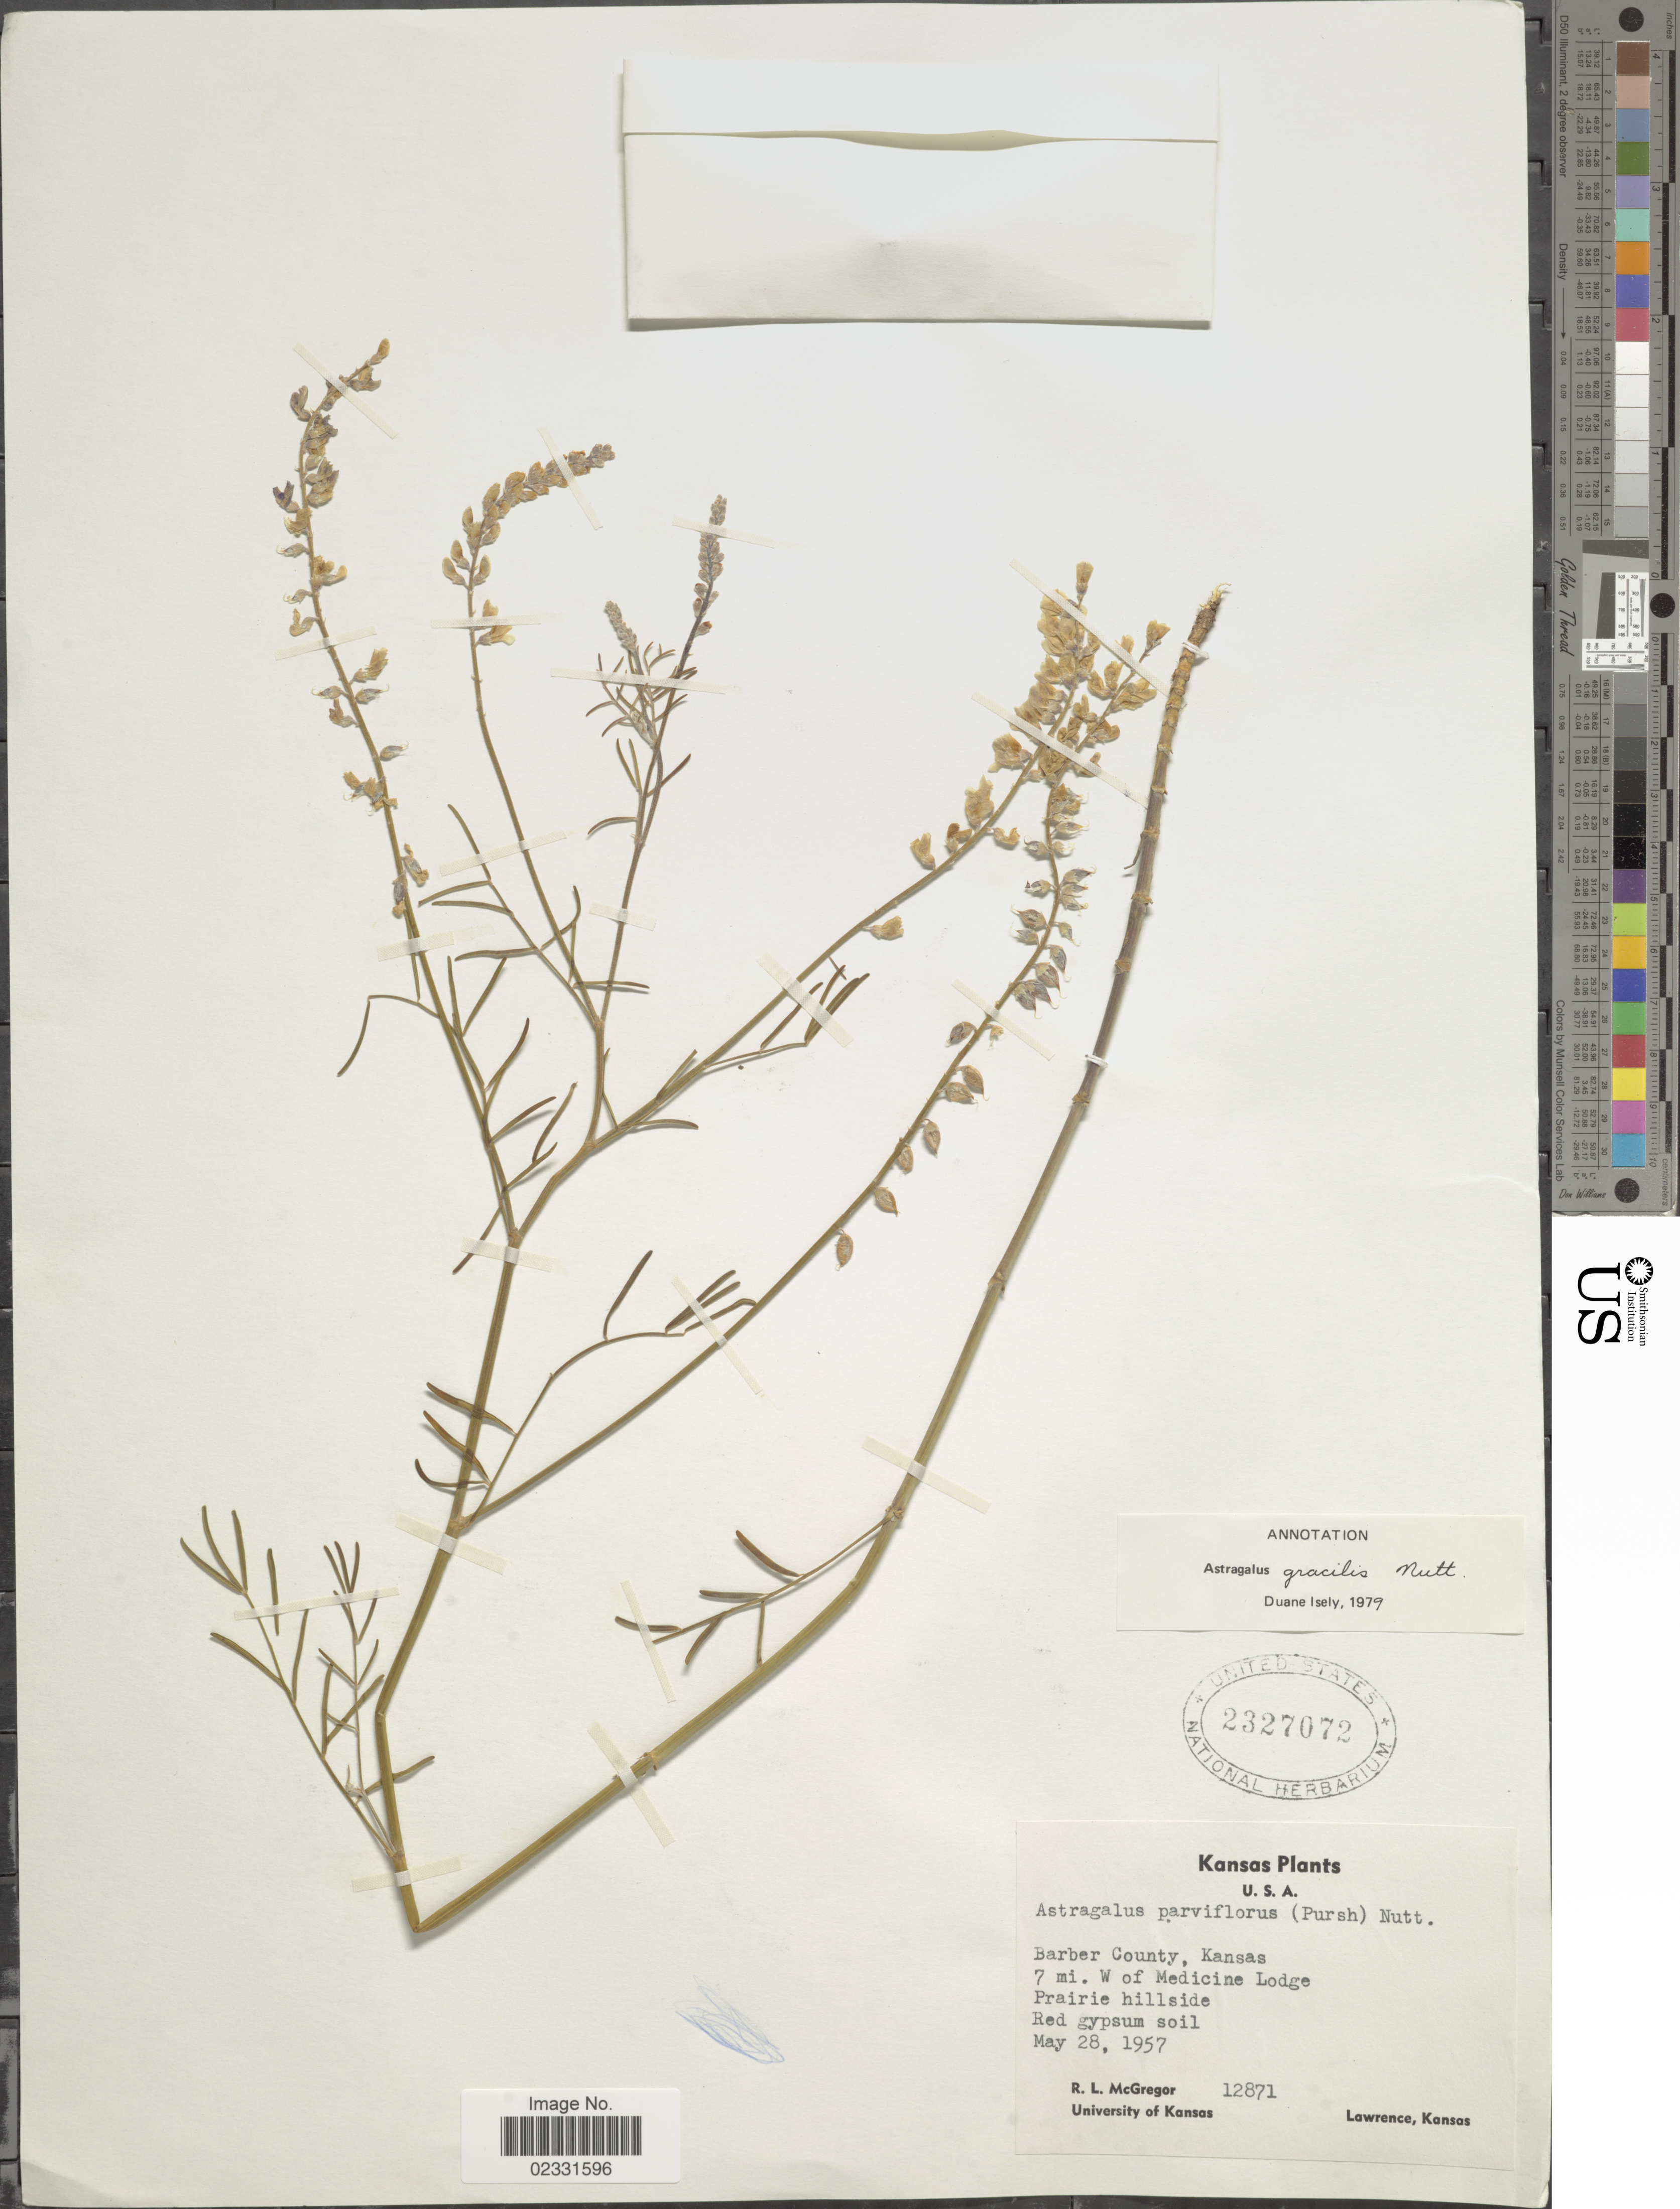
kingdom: Plantae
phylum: Tracheophyta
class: Magnoliopsida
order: Fabales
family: Fabaceae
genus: Astragalus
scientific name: Astragalus gracilis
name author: Nutt.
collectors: R. McGregor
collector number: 12871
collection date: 1957-05-28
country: United States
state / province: Kansas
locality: Barber County, Kansas, 7 mi. W of Medicine Lodge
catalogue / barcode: US 2327072